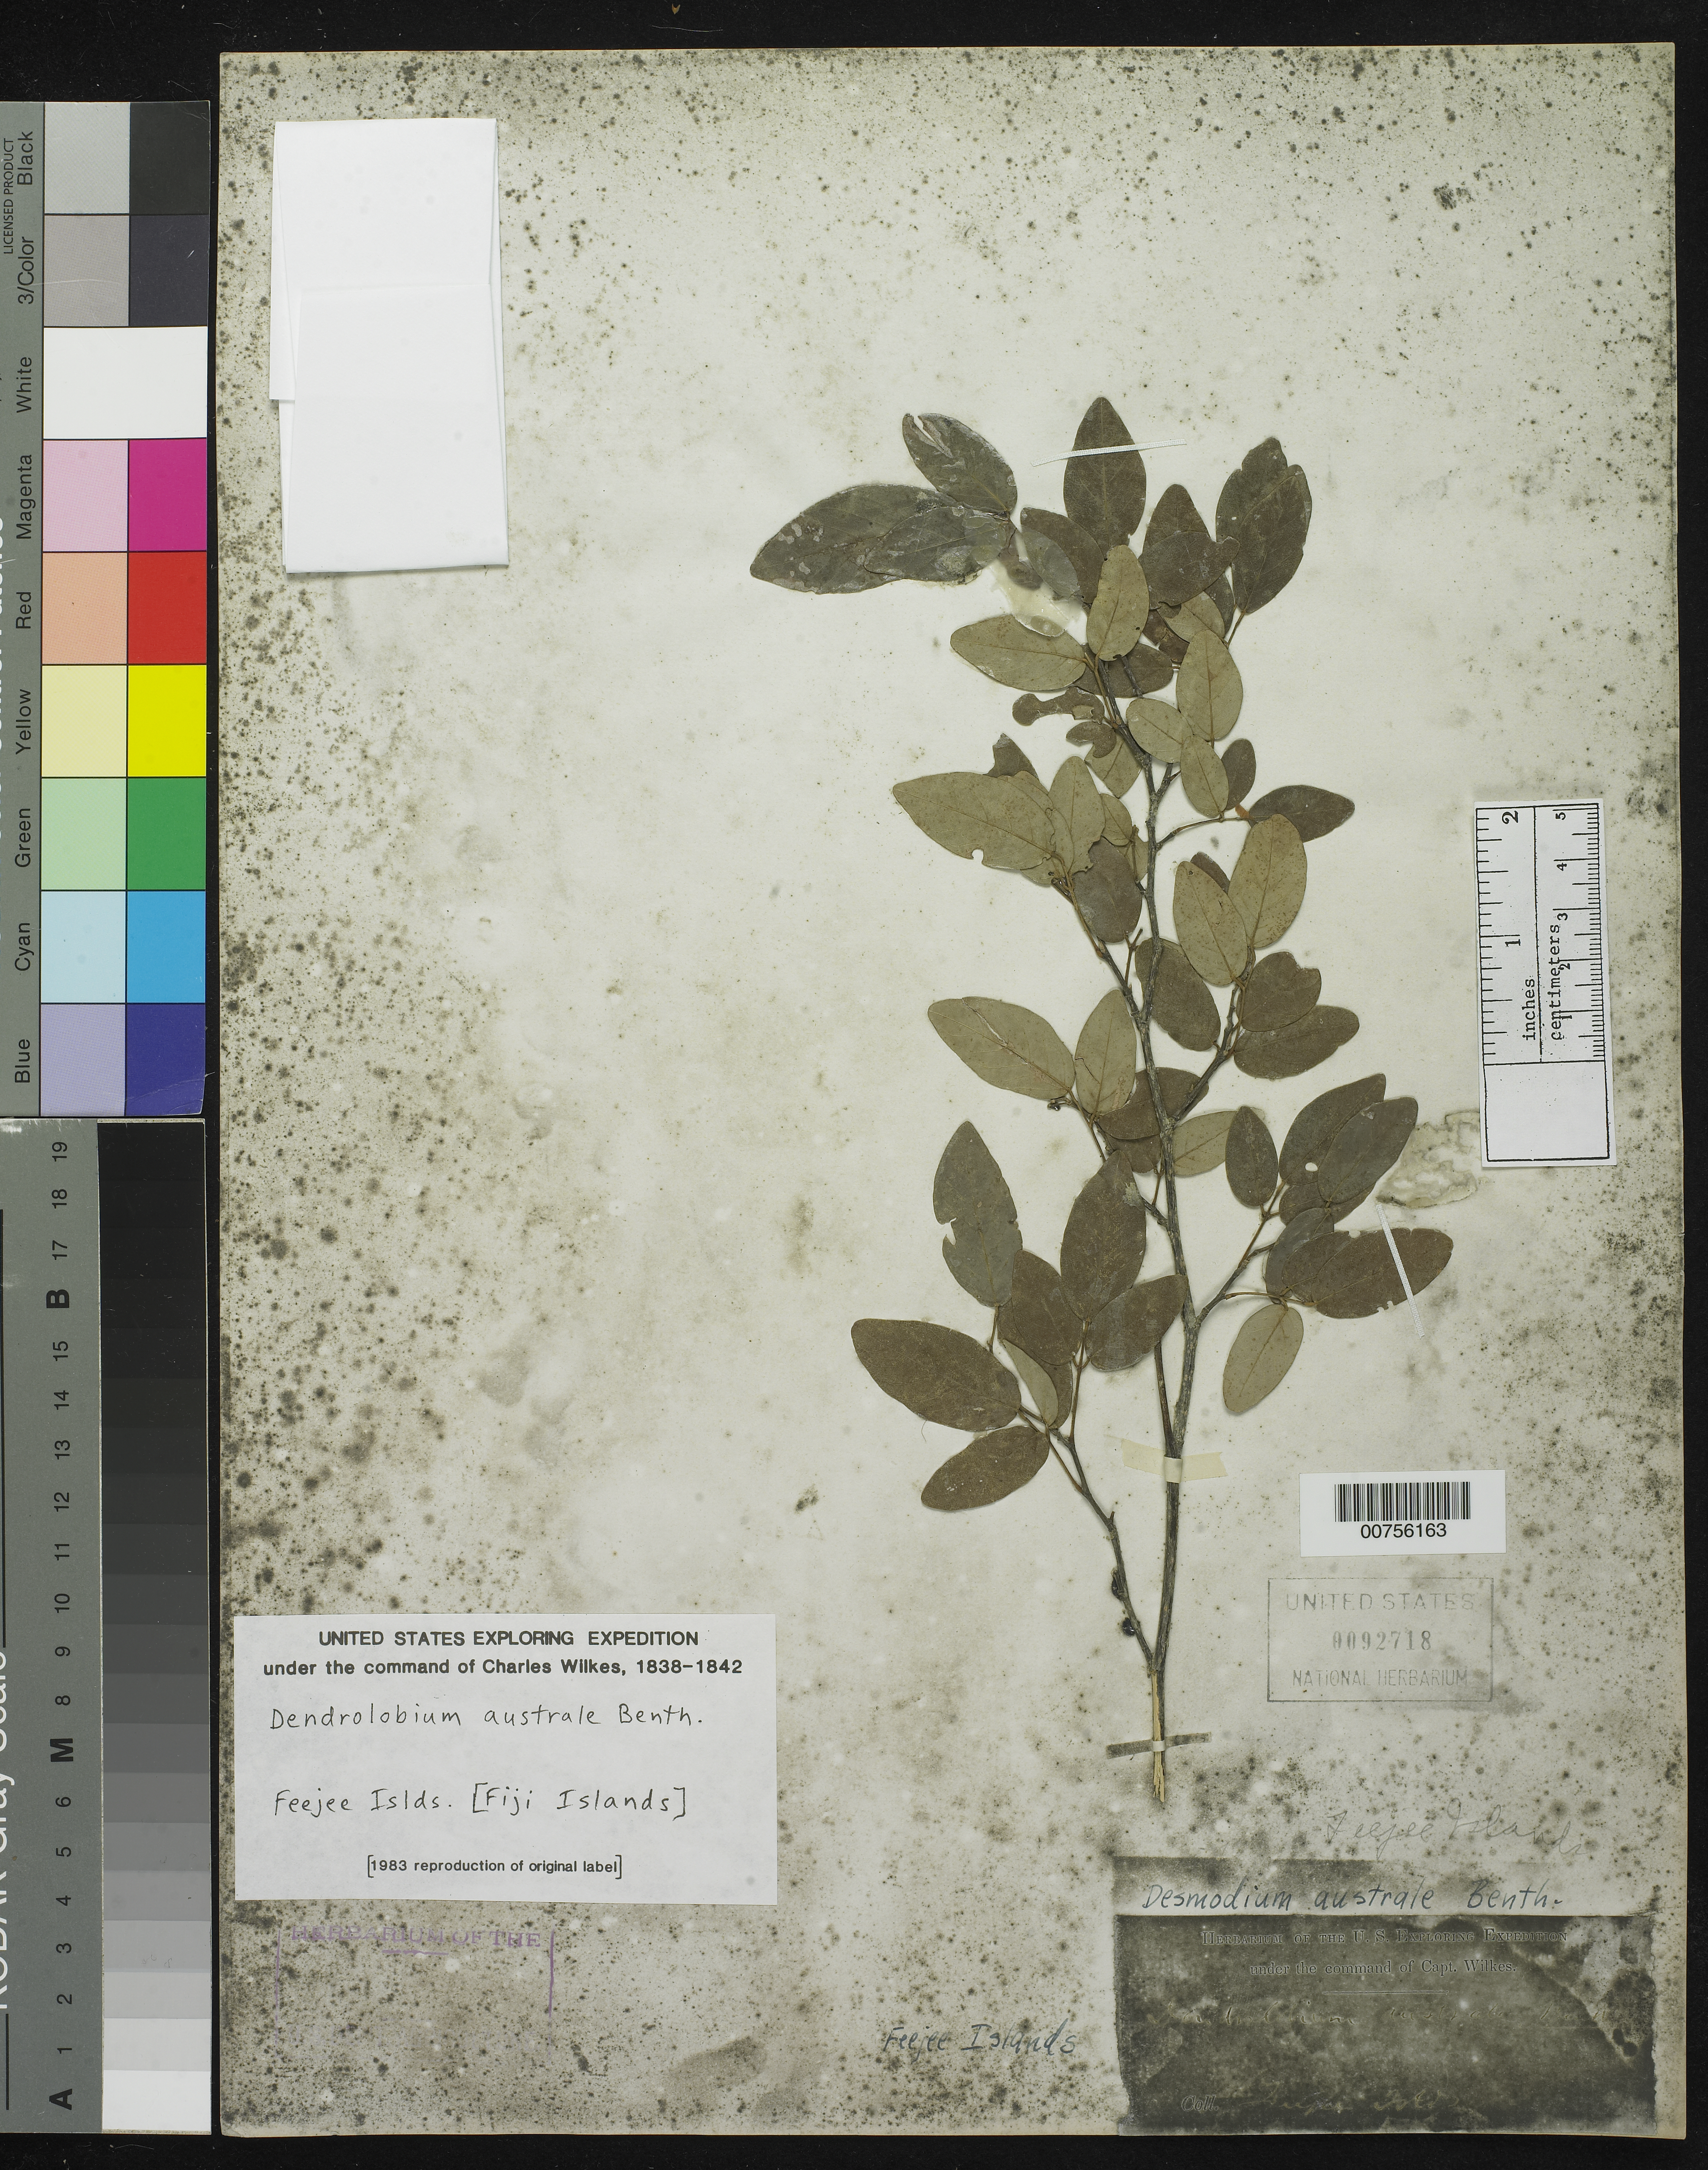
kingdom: Plantae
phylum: Tracheophyta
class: Magnoliopsida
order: Fabales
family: Fabaceae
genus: Dendrolobium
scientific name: Dendrolobium umbellatum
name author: (L.) Benth.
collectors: Wilkes Explor. Exped.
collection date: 1838/1842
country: Fiji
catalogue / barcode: US 92718